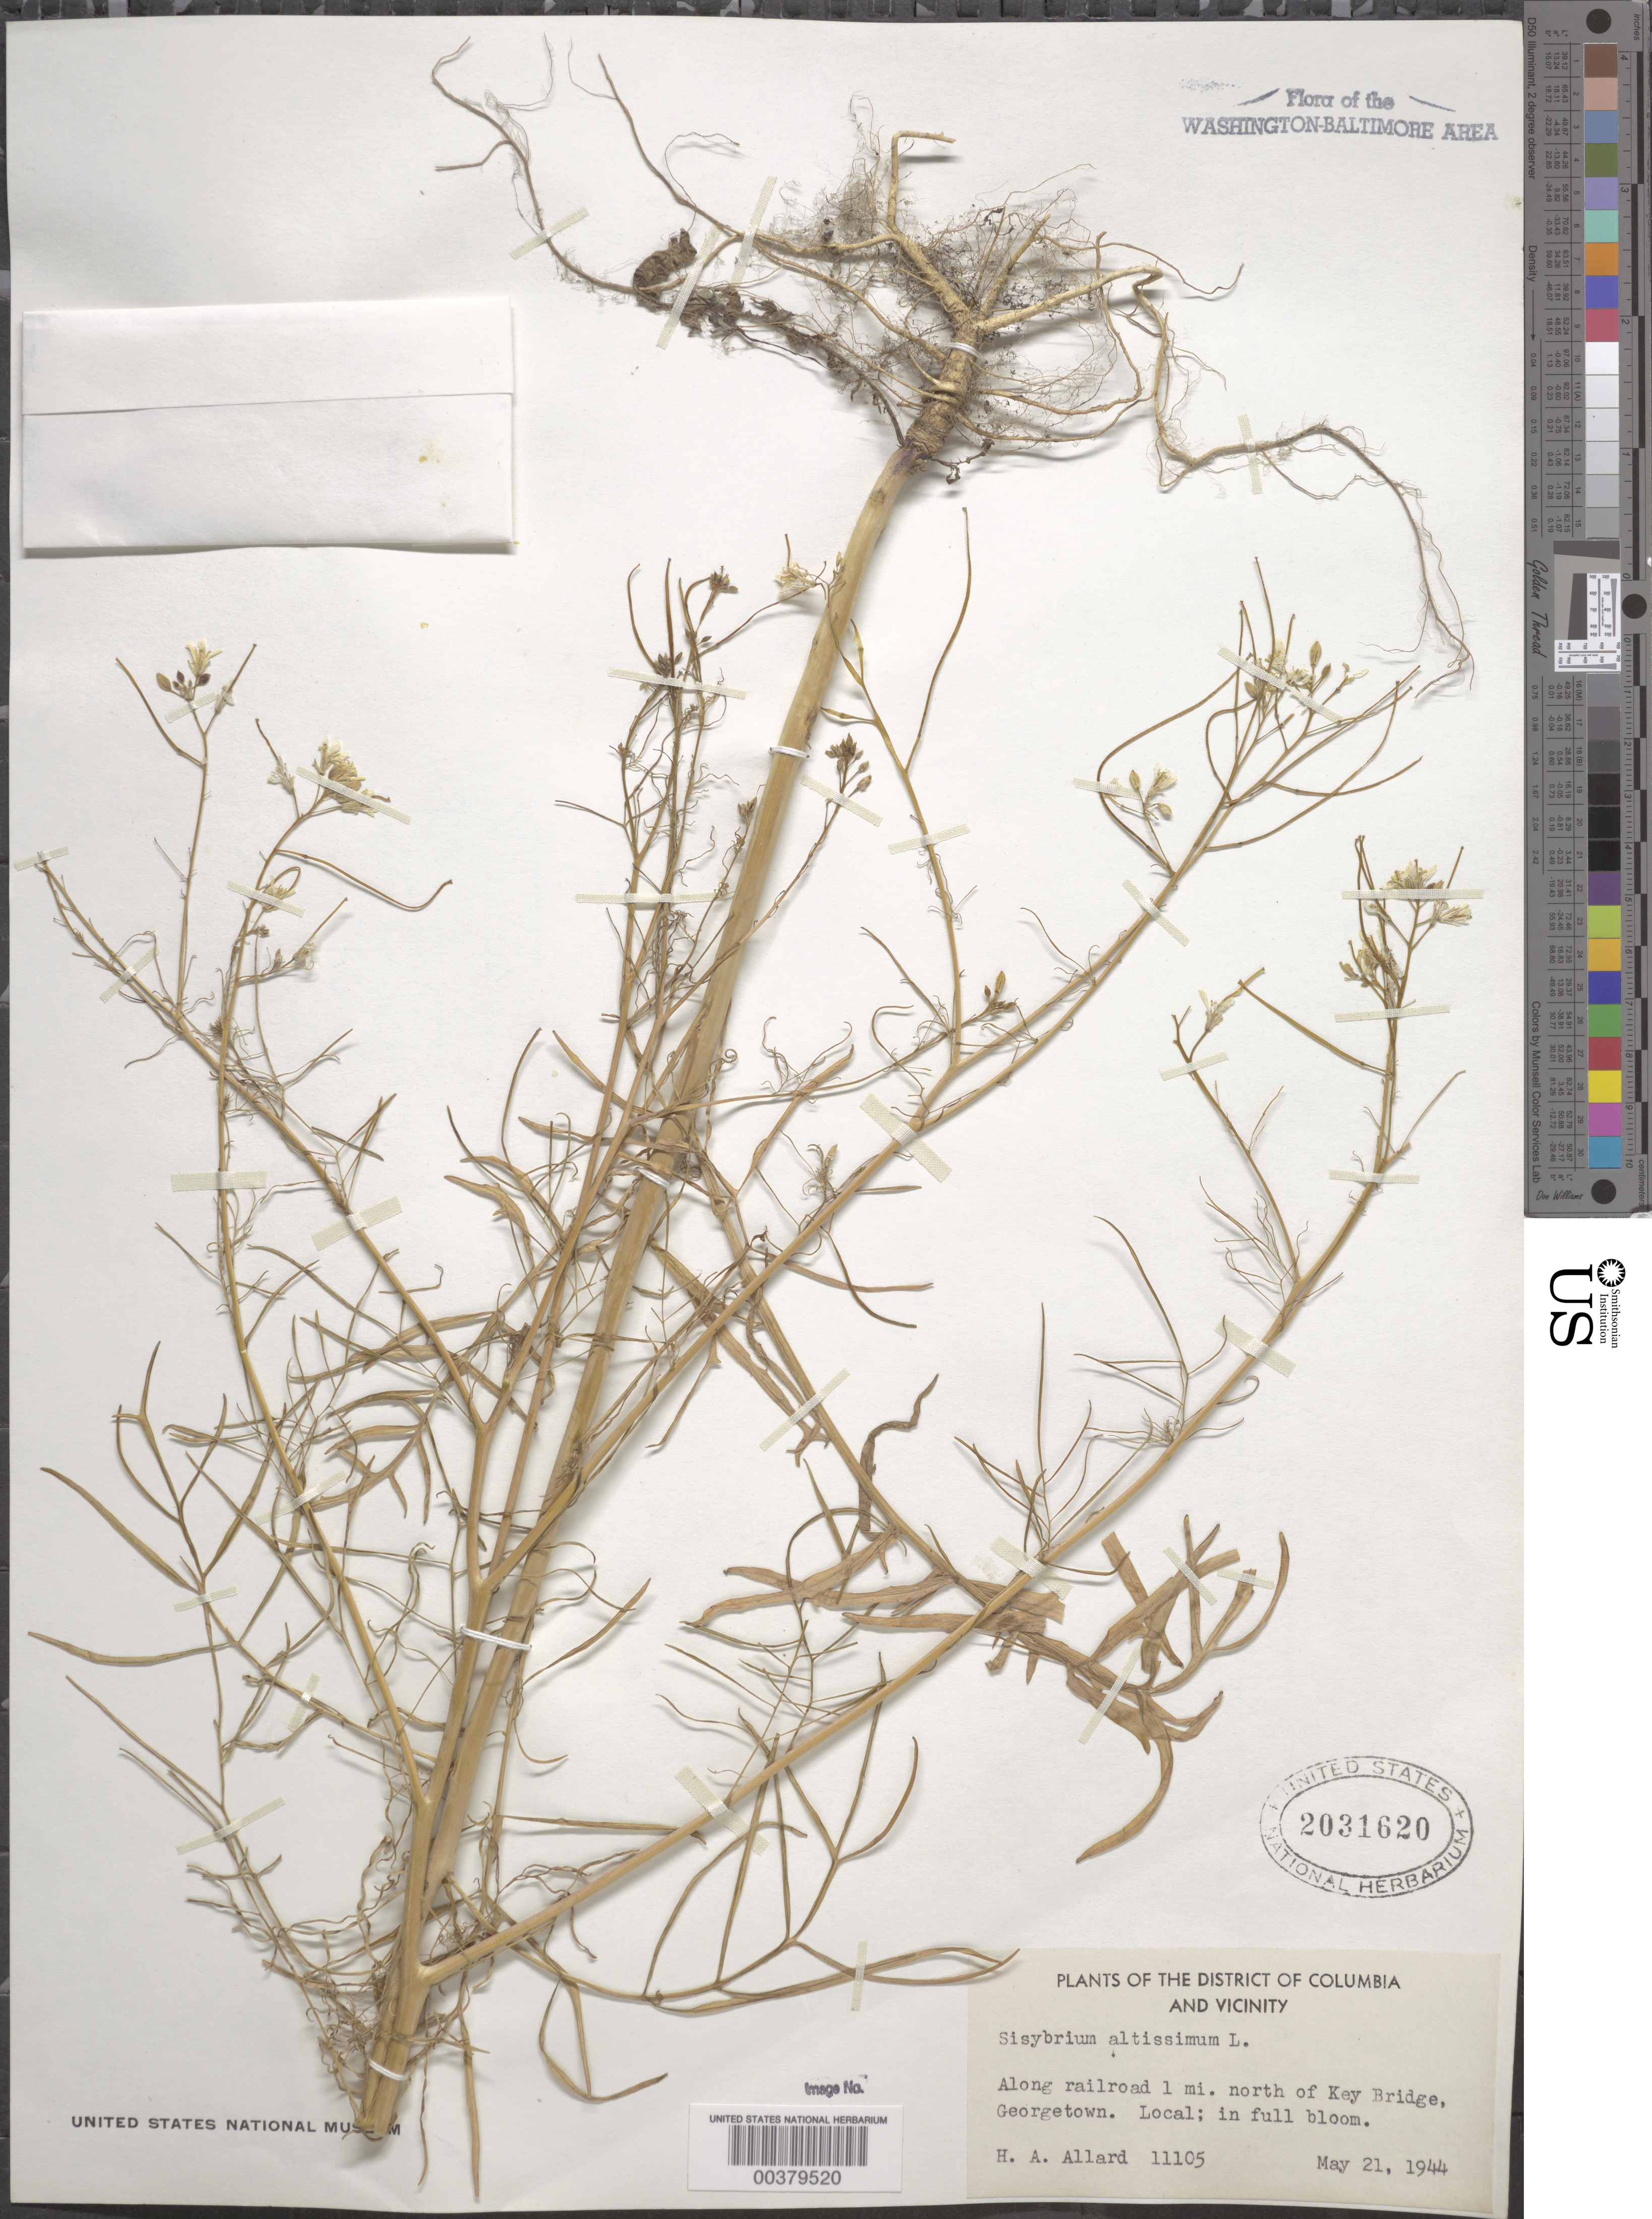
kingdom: Plantae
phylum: Tracheophyta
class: Magnoliopsida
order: Brassicales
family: Brassicaceae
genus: Sisymbrium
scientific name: Sisymbrium altissimum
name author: L.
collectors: H. A. Allard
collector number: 11105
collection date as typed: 21 May 1944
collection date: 1944-05-21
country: United States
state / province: District of Columbia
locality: Railroad north of Key Bridge, Georgetown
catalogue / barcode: US 2031620